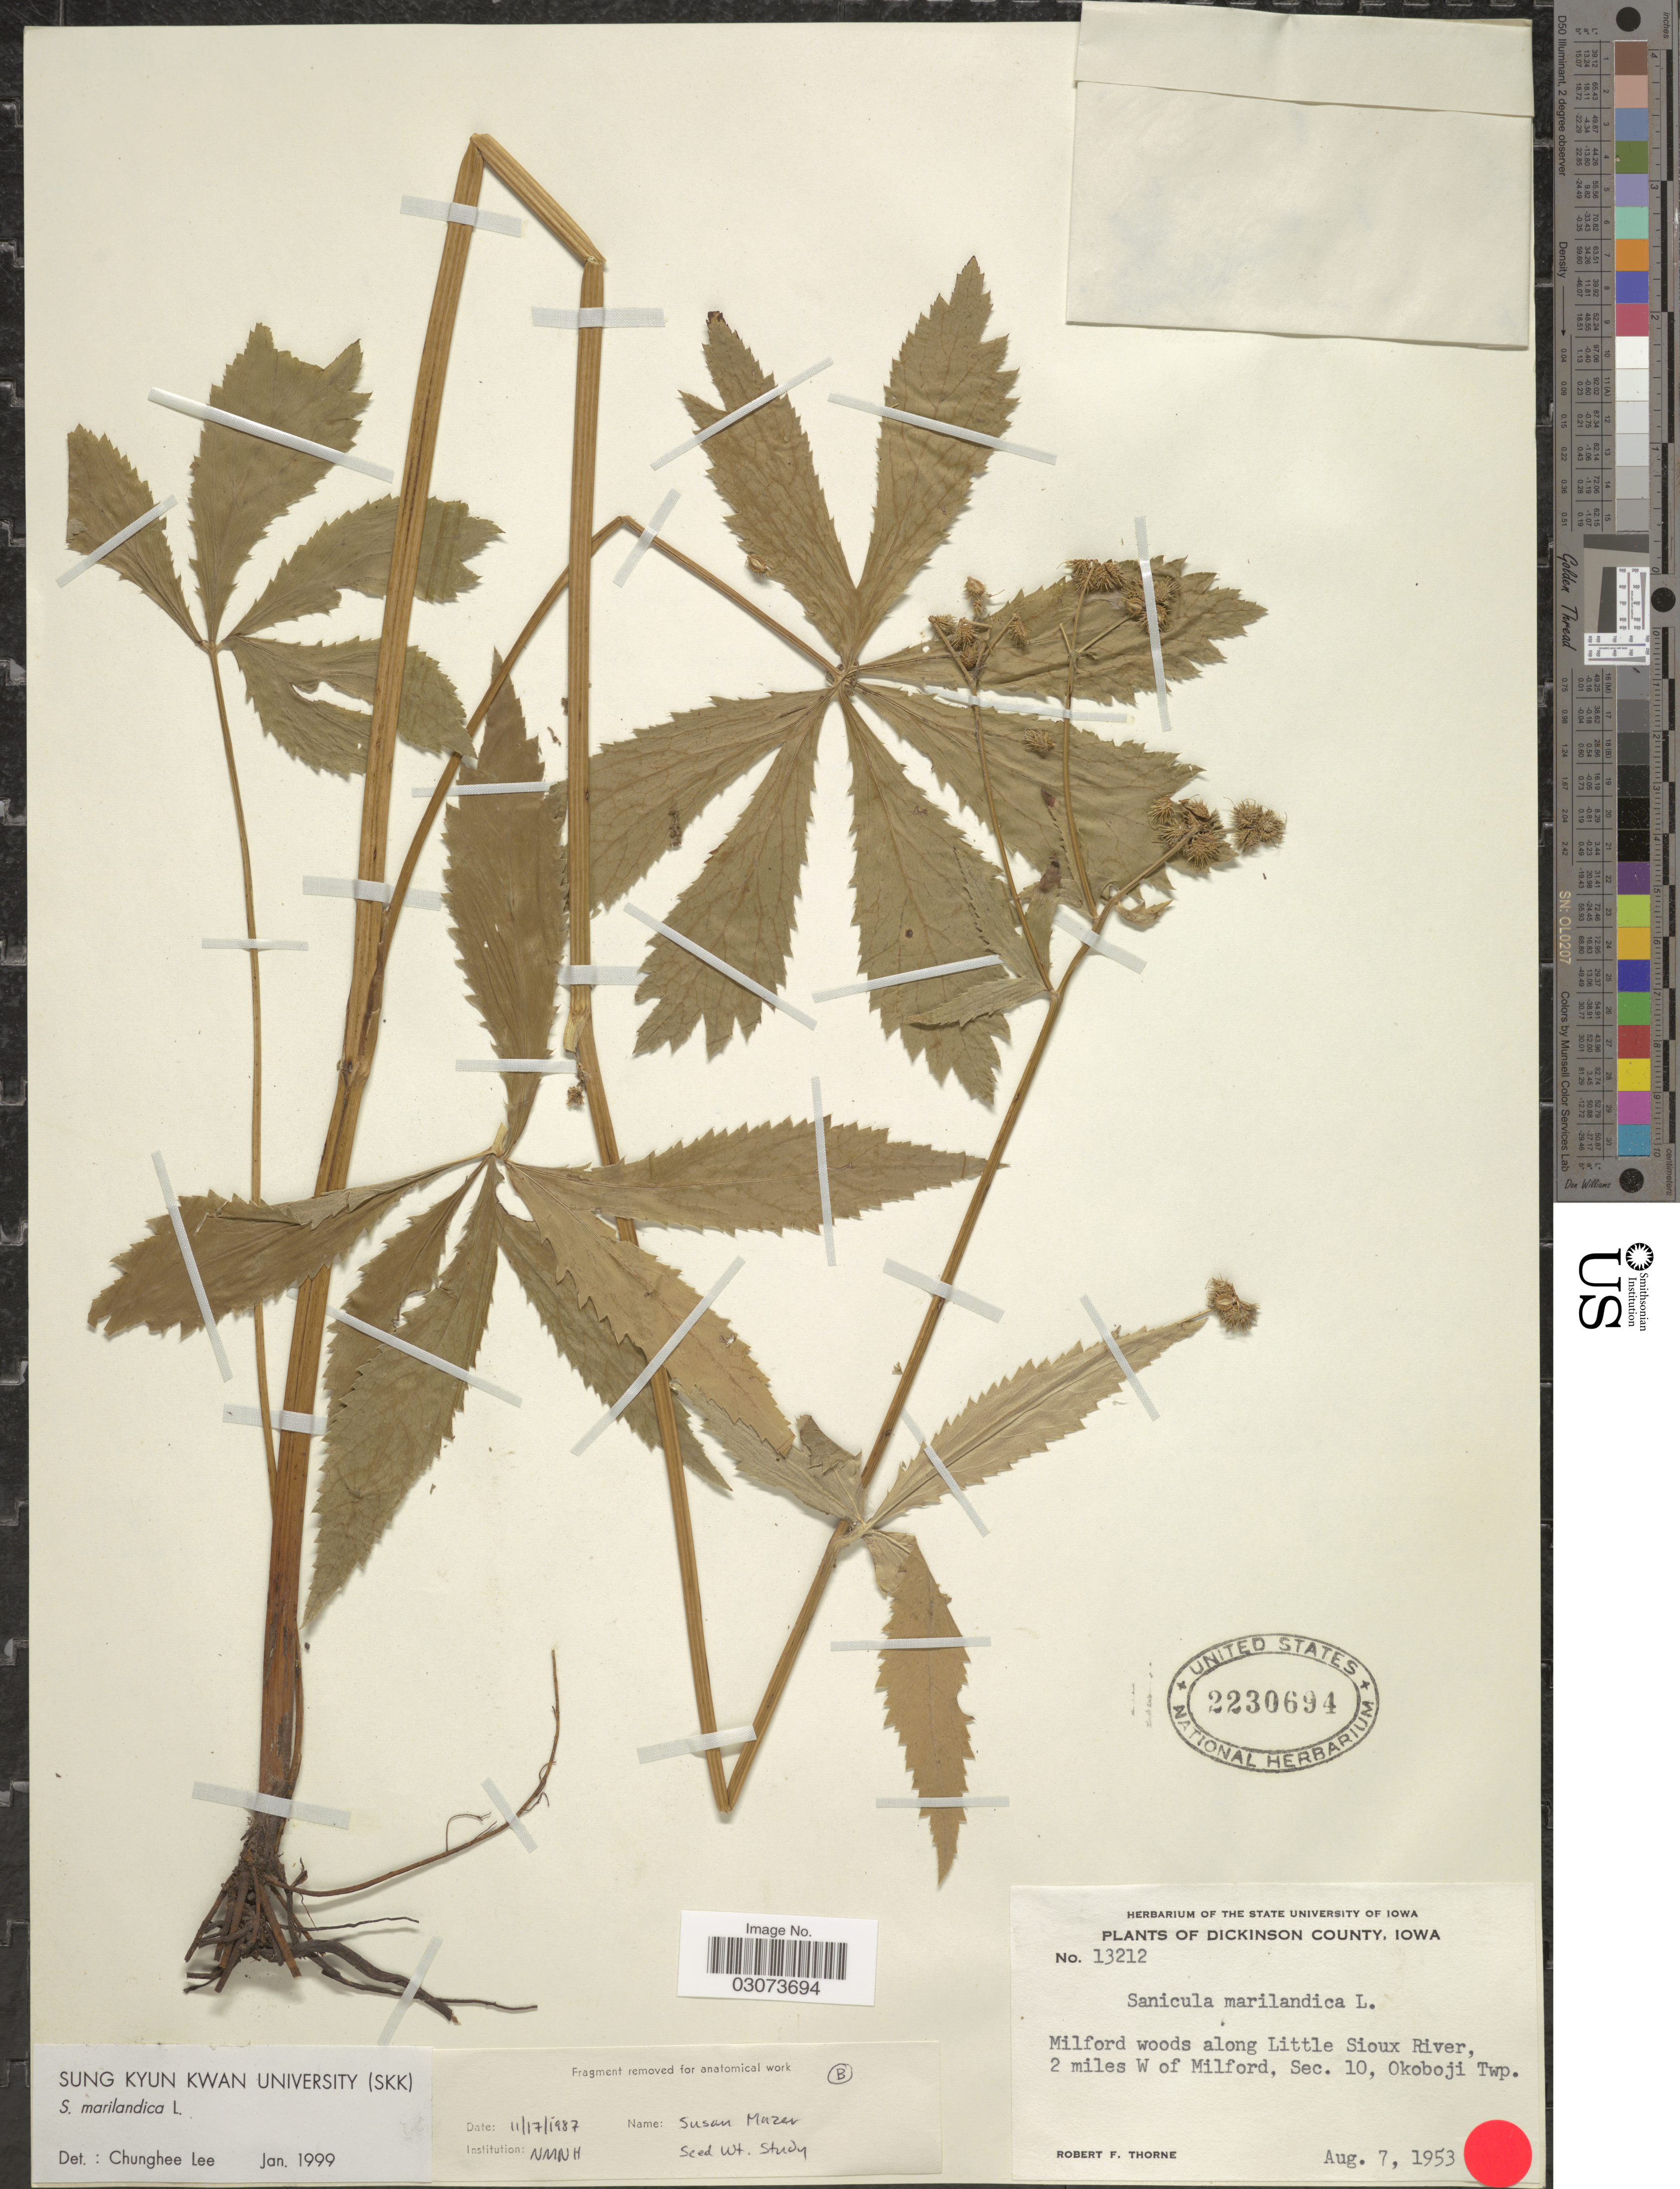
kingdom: Plantae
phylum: Tracheophyta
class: Magnoliopsida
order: Apiales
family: Apiaceae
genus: Sanicula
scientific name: Sanicula marilandica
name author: L.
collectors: R. F. Thorne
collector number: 13212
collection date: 1953-08-07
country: United States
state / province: Iowa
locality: Dickinson County. Milford woods along Little Sioux River, 2 miles W of Milford, Sec. 10, Okoboji Twp.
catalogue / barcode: US 2230694